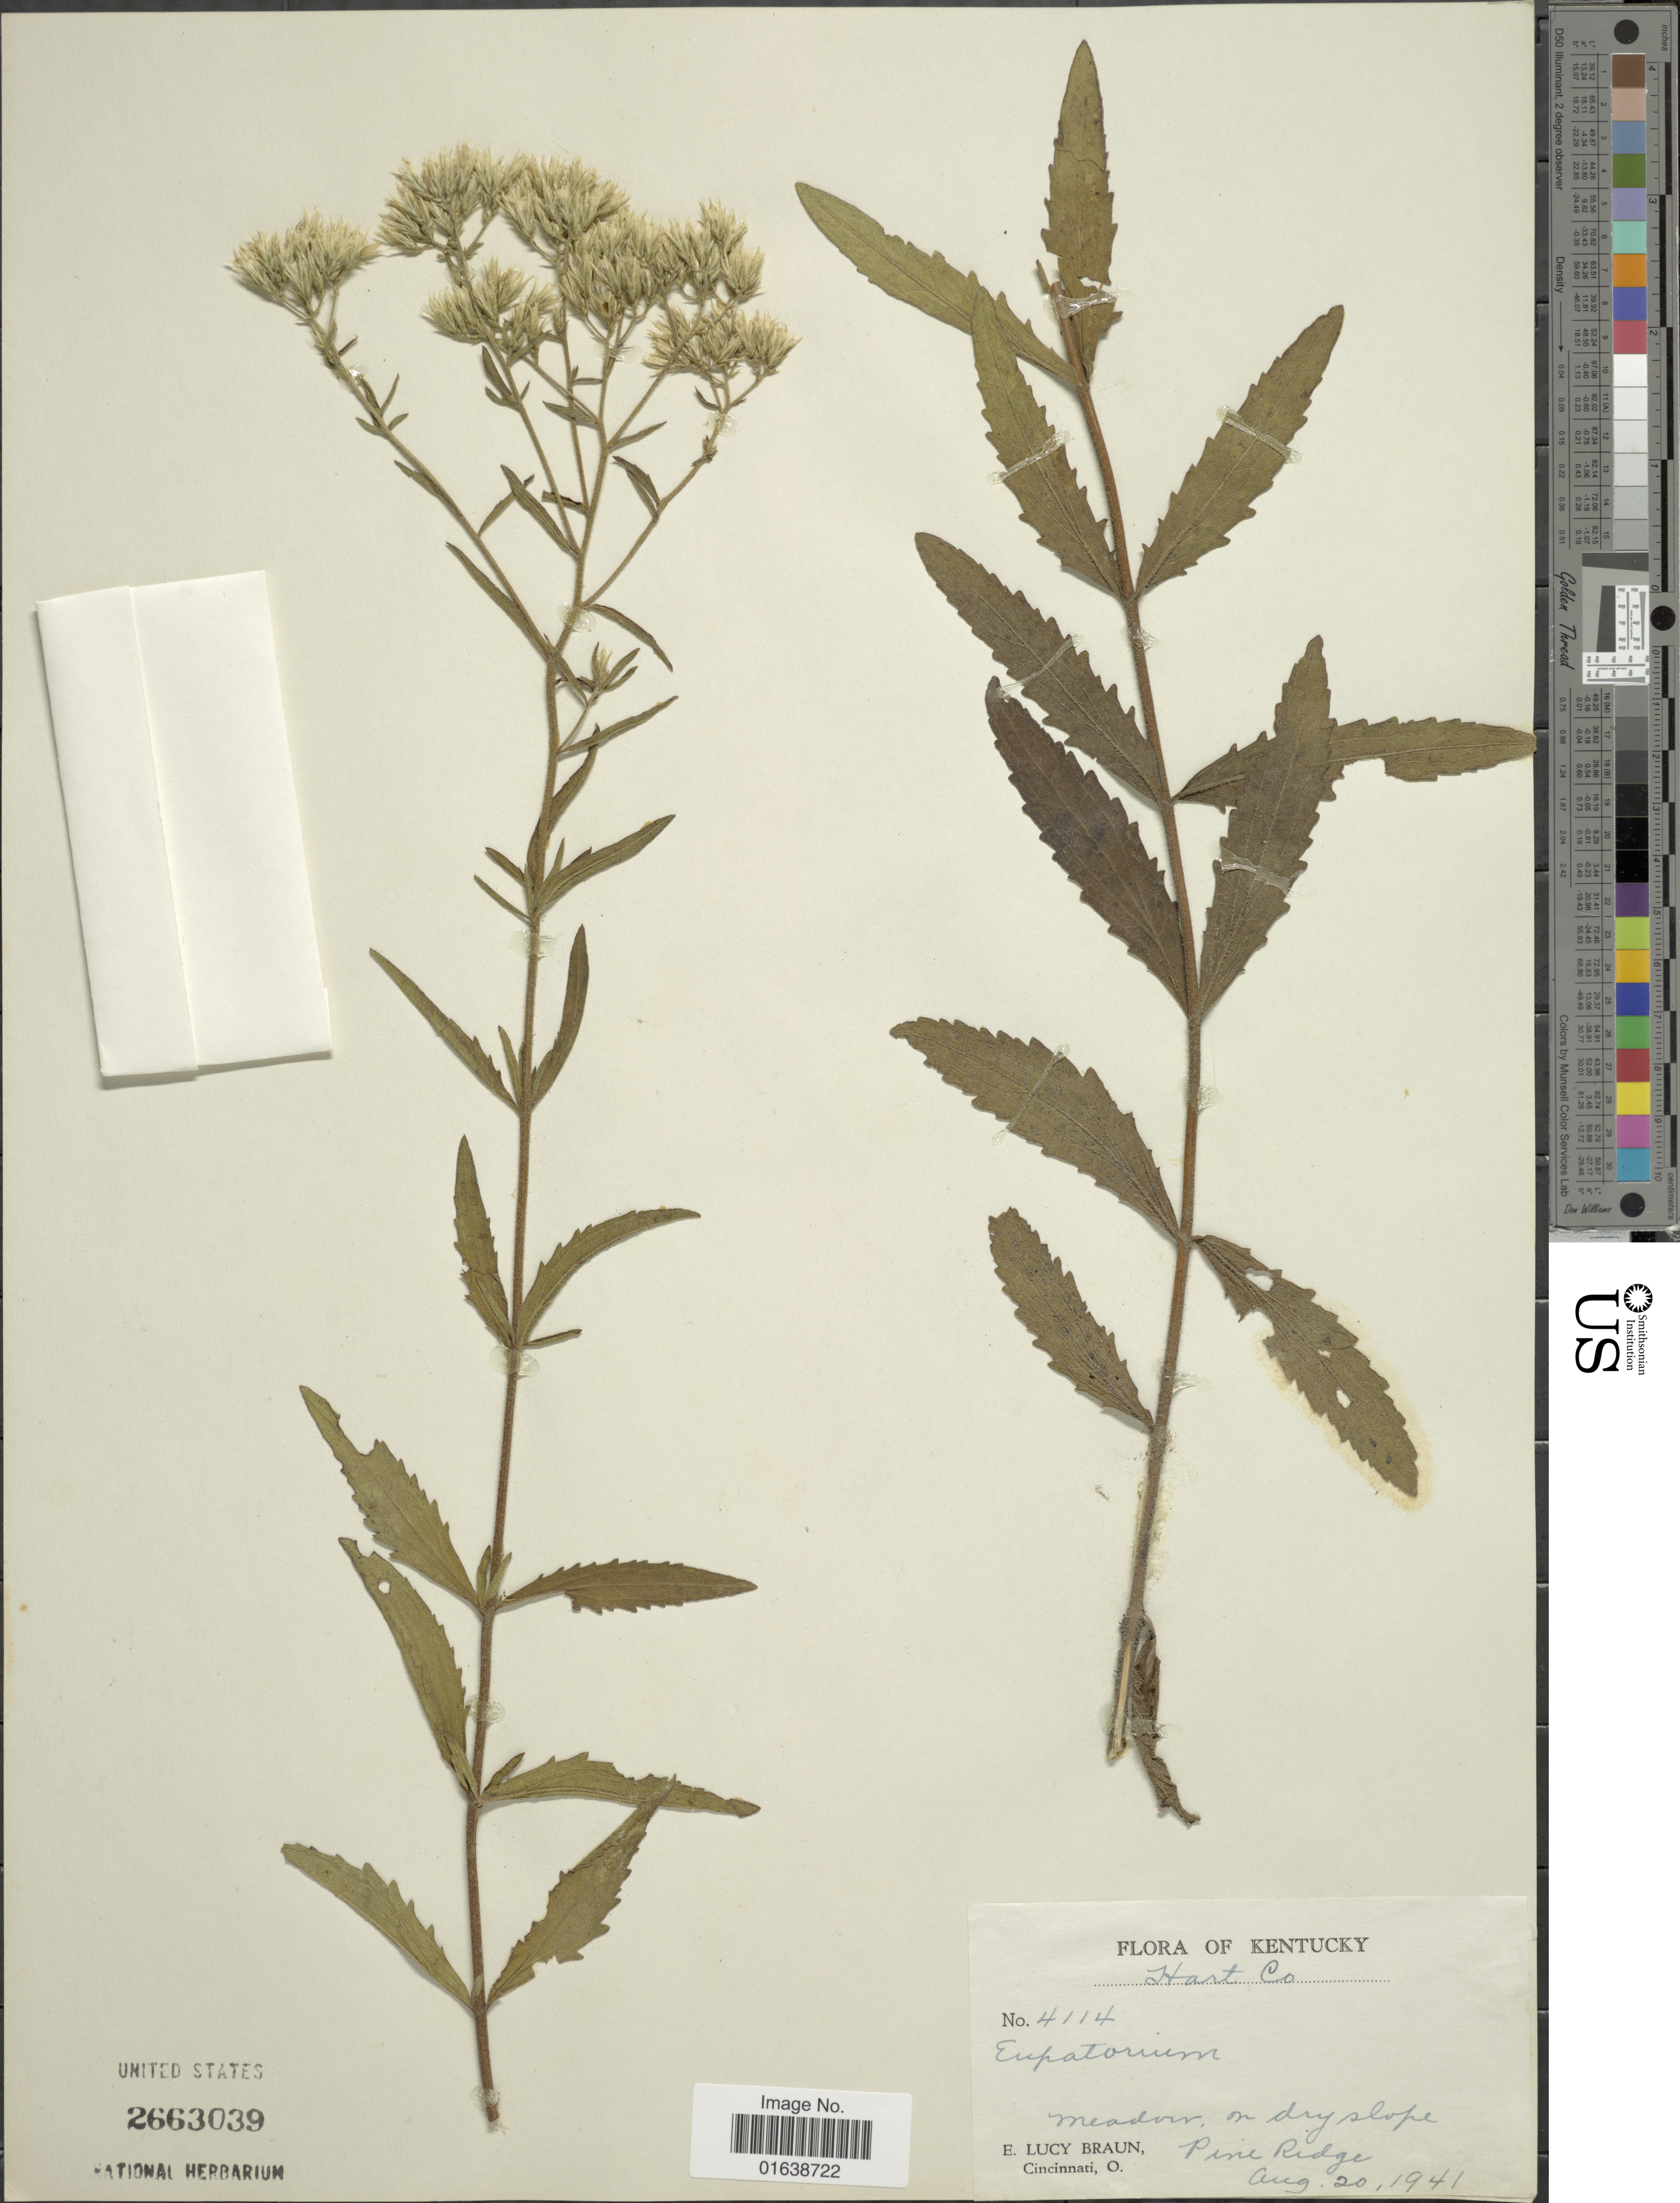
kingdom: Plantae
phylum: Tracheophyta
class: Magnoliopsida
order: Asterales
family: Asteraceae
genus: Eupatorium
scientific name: Eupatorium album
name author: L.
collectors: E. L. Braun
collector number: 4144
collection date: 1941-08-20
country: United States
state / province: Kentucky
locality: Kentucky. Hart Co. meadow on dry slope. Pine Ridge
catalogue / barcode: US 2663039